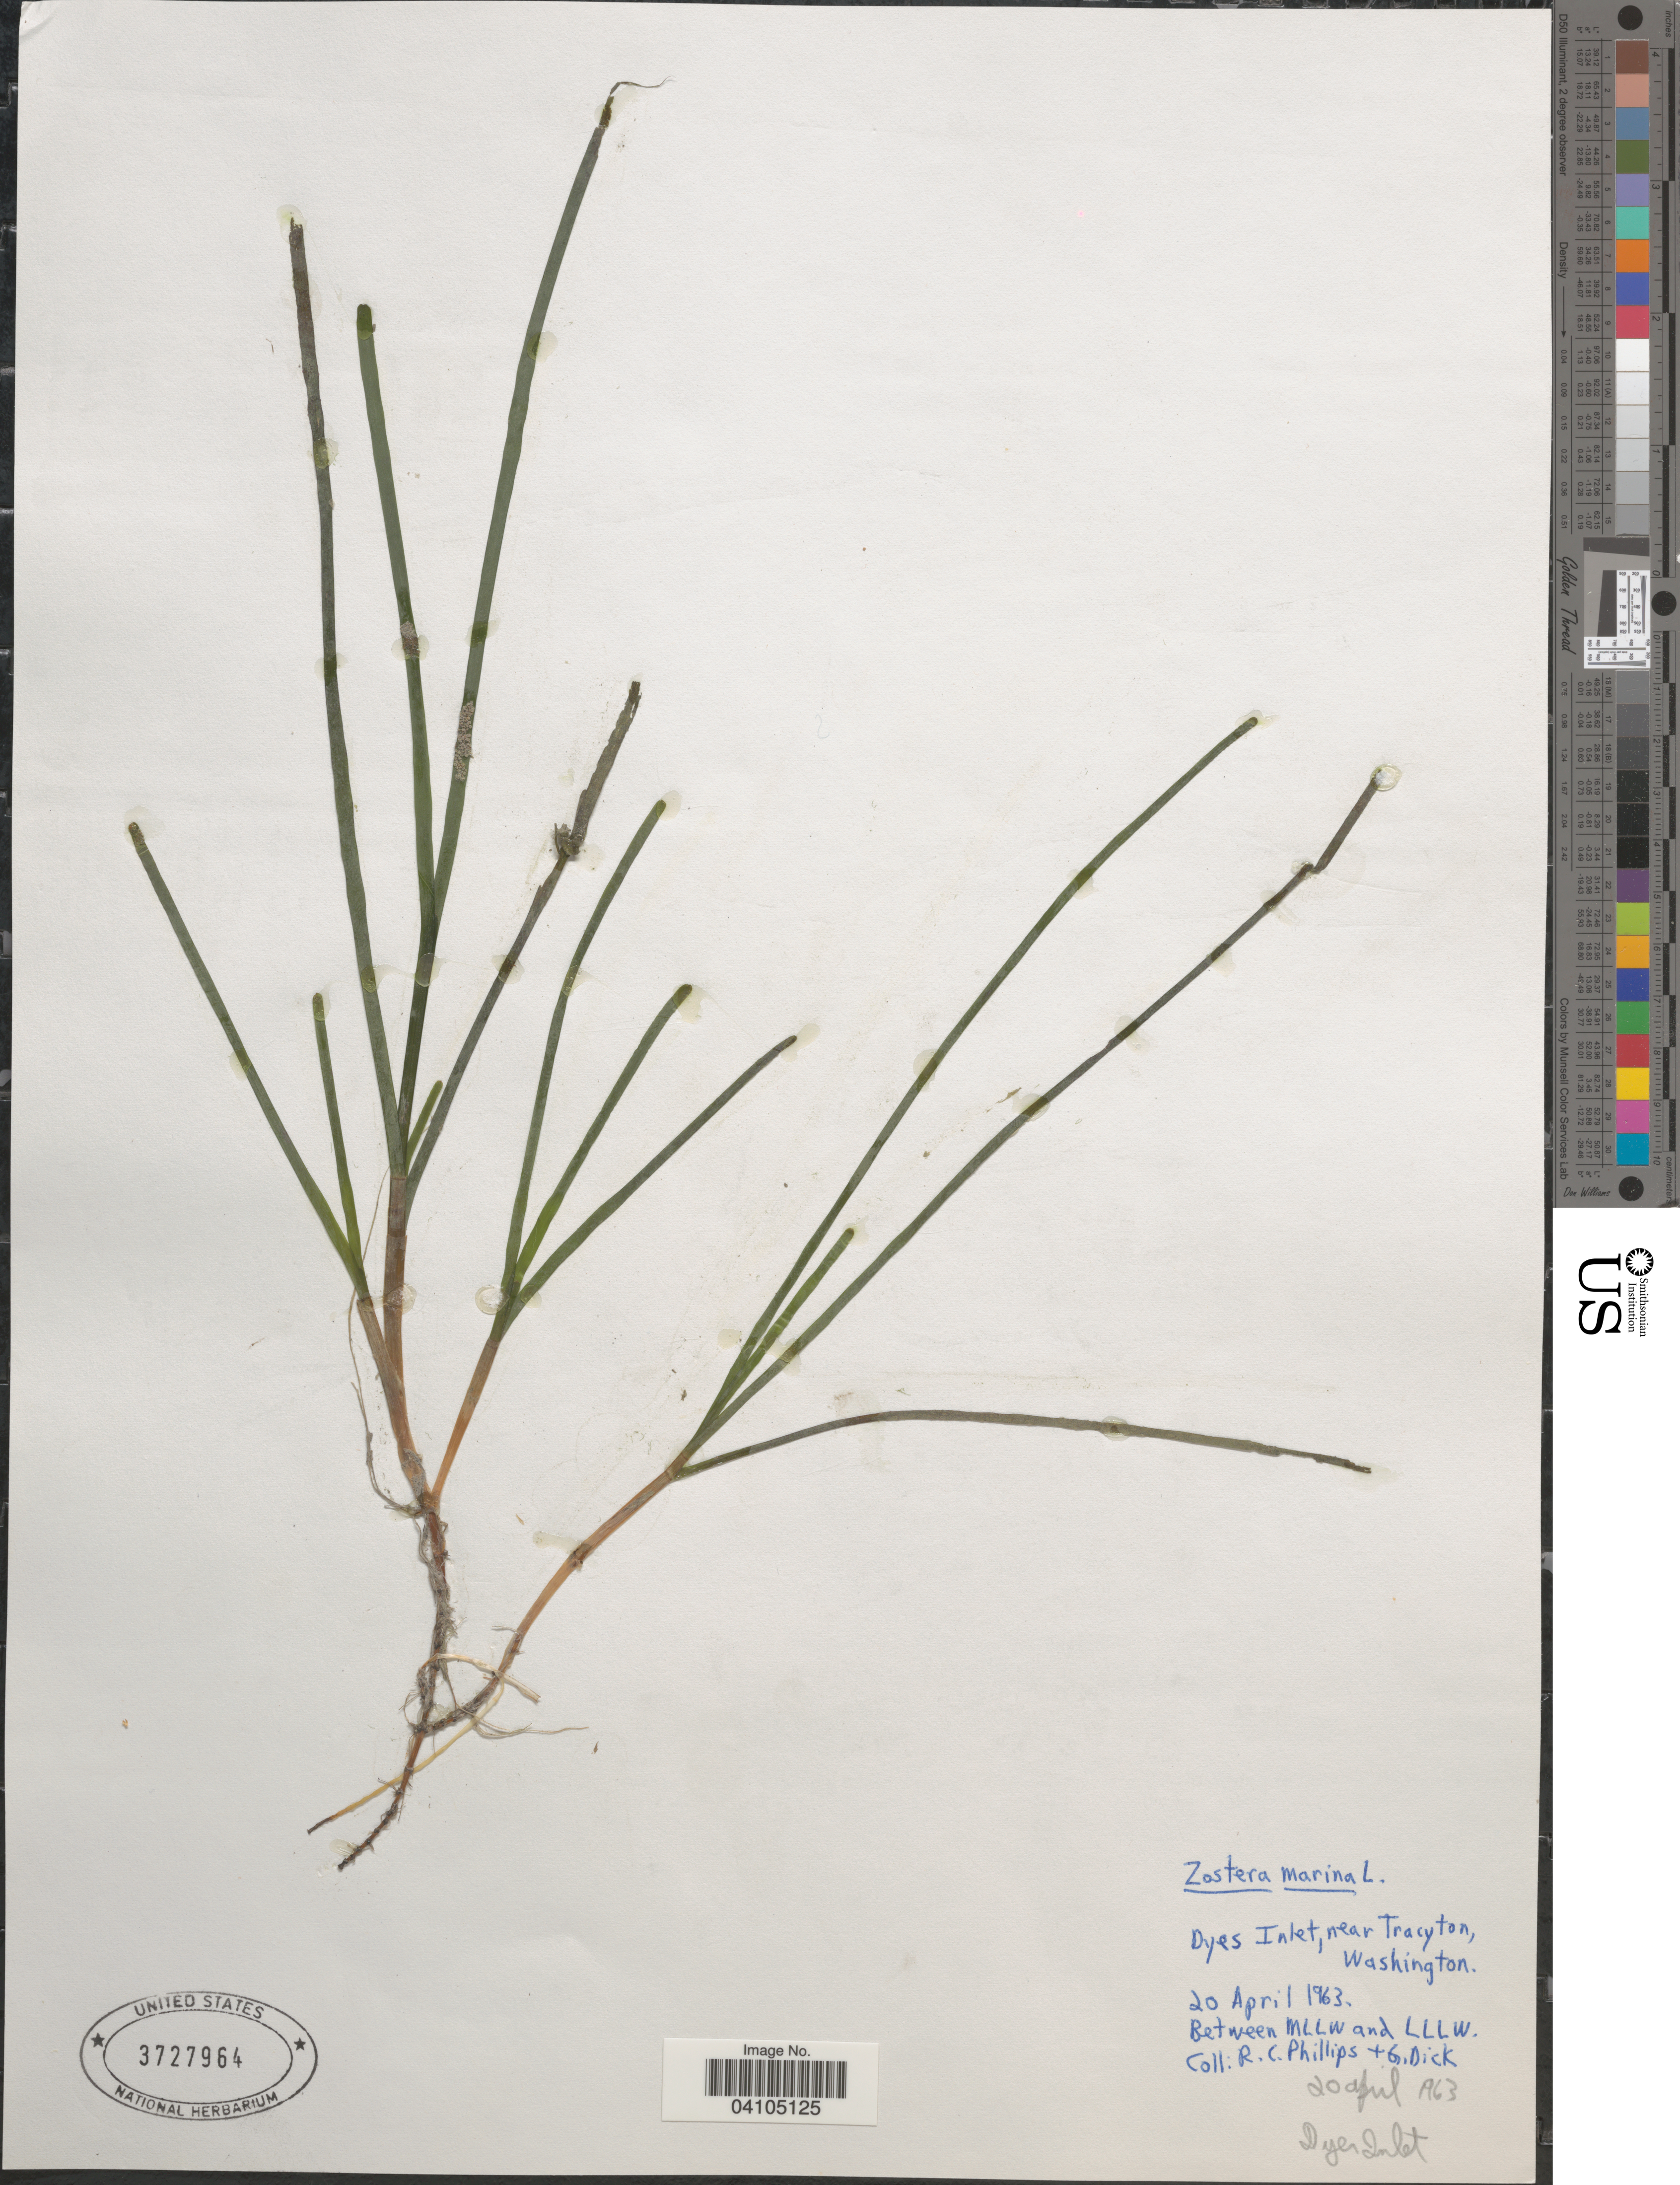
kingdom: Plantae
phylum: Tracheophyta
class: Liliopsida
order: Alismatales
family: Zosteraceae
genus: Zostera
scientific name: Zostera marina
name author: L.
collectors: R. C. Phillips & G. Dick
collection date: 1963-04-20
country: United States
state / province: Washington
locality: Dyes Inlet, near Tracyton.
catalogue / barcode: US 3727964